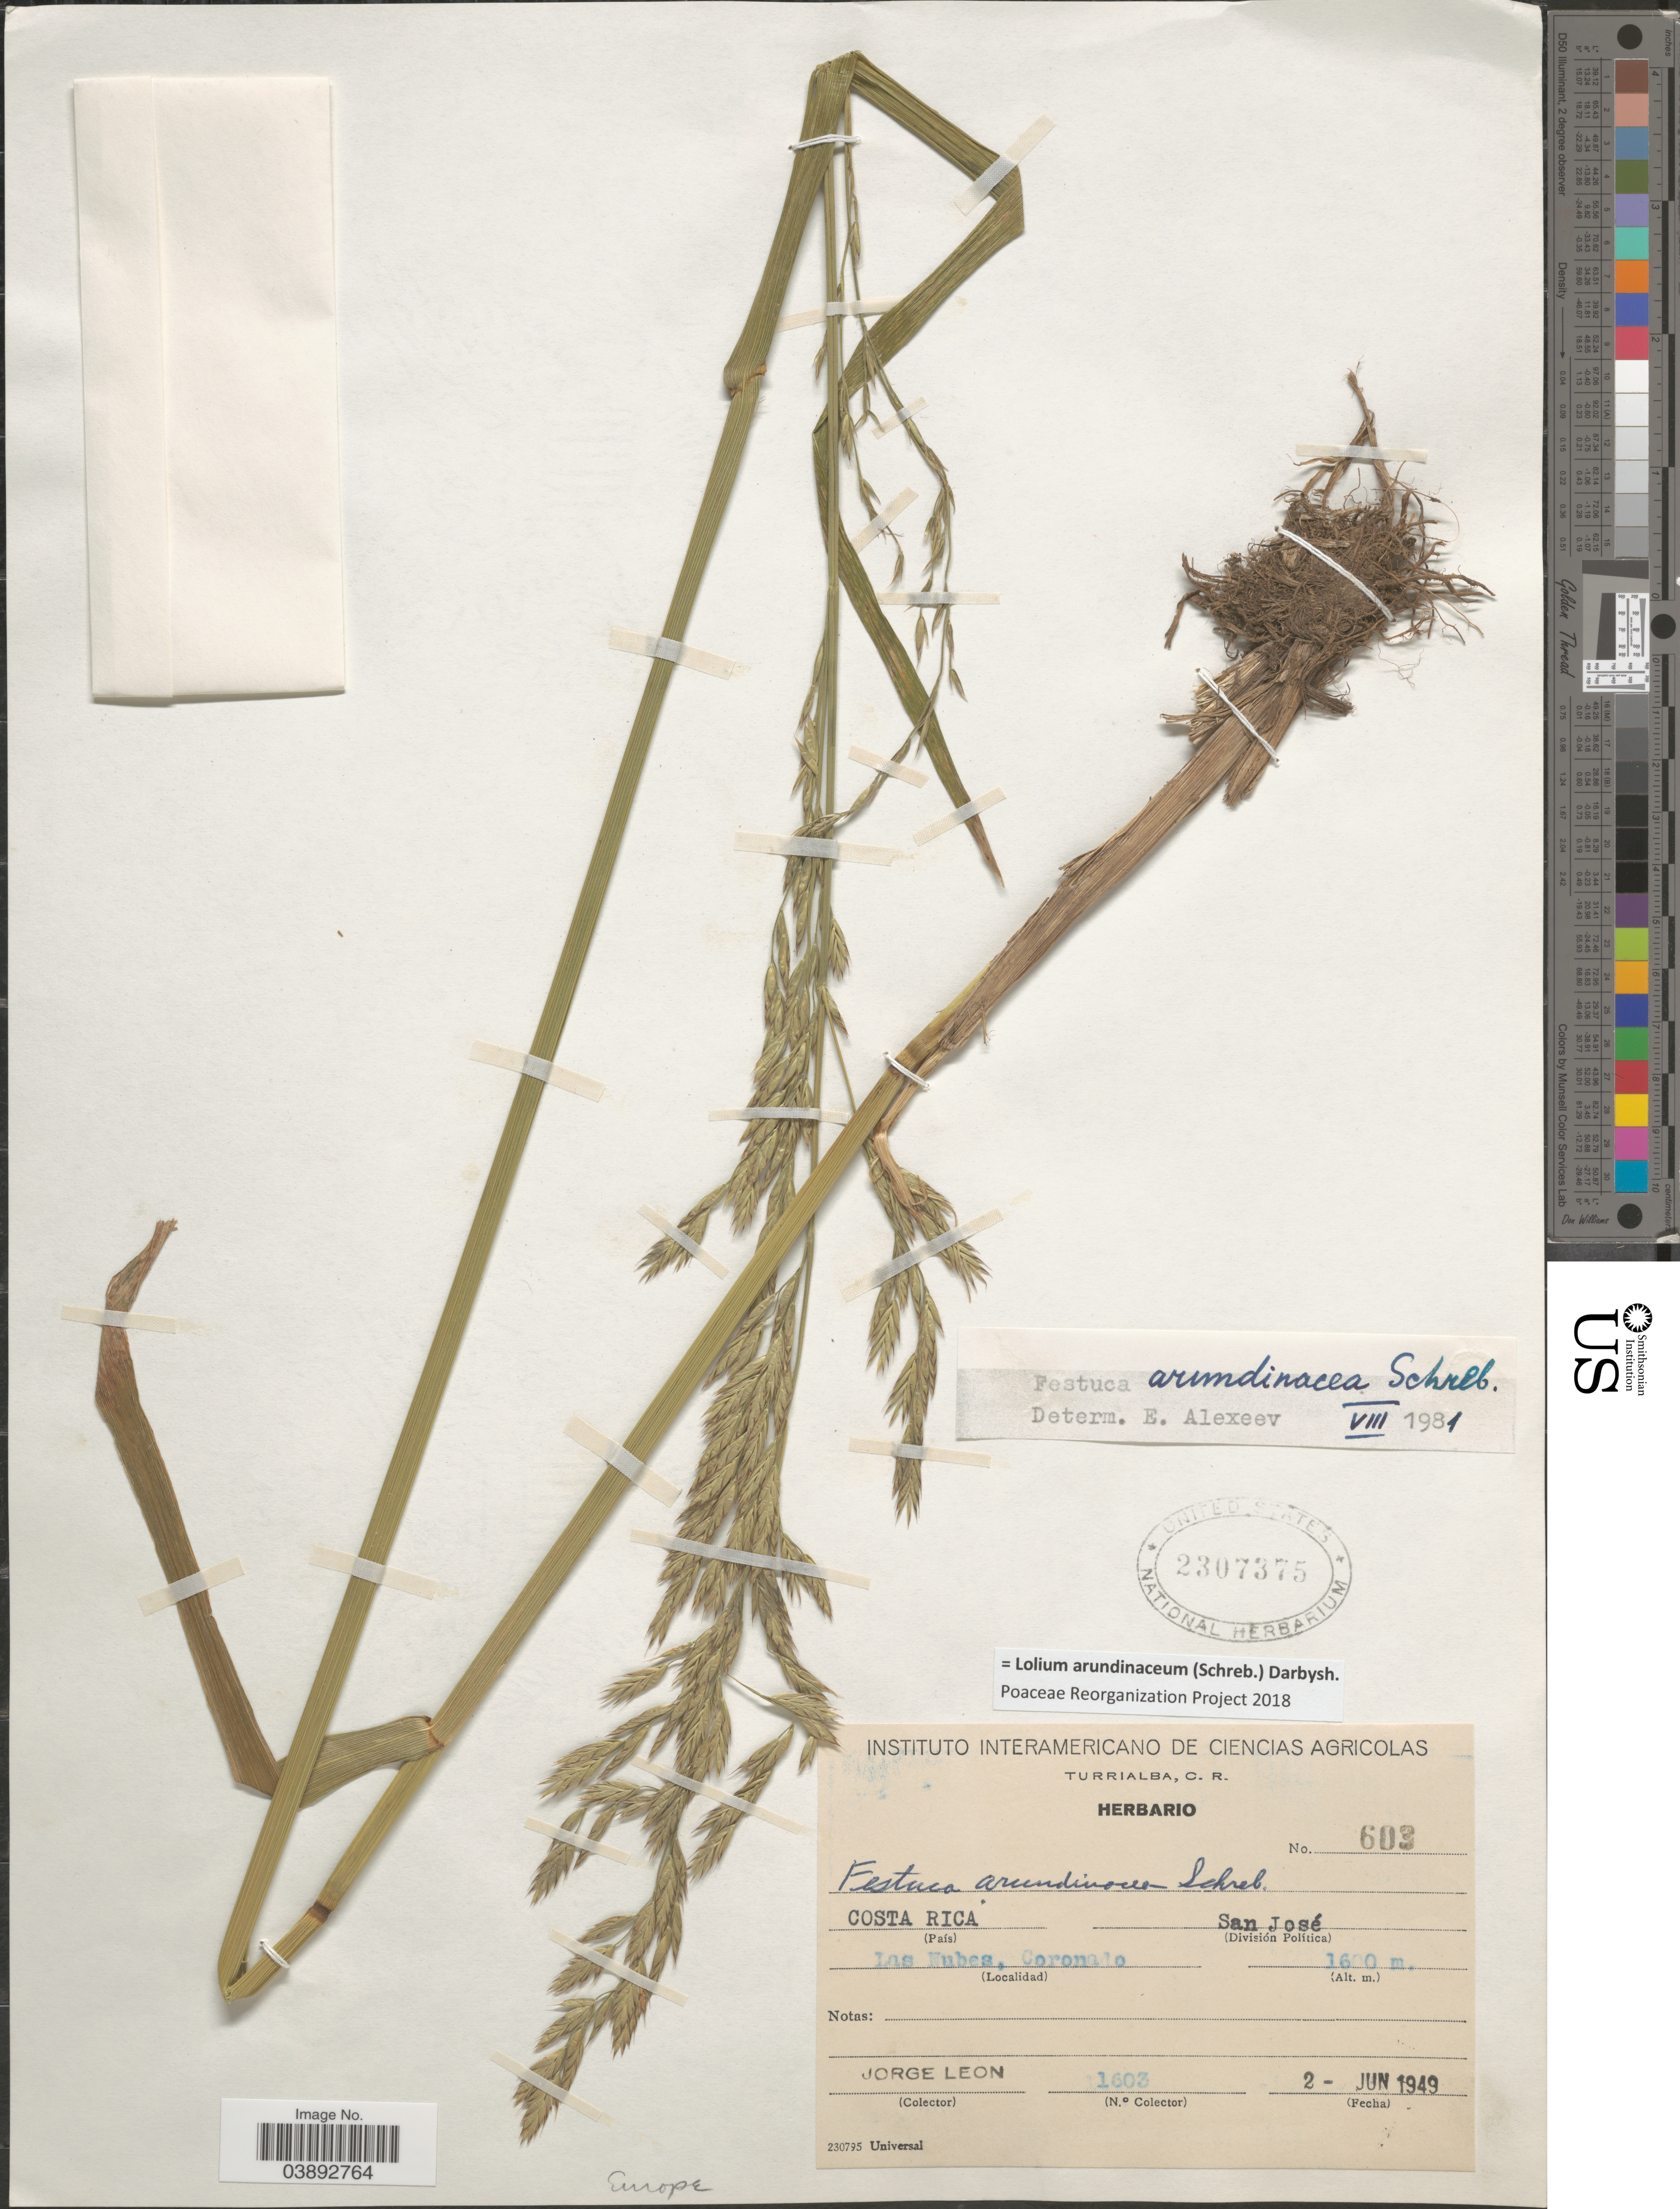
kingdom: Plantae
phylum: Tracheophyta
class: Liliopsida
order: Poales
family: Poaceae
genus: Lolium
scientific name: Lolium arundinaceum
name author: (Schreb.) Darbysh.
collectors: J. León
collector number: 1603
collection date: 1949-06-02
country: Costa Rica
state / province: San José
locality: Las Nubes, Coronado.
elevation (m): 1600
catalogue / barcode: US 2307375